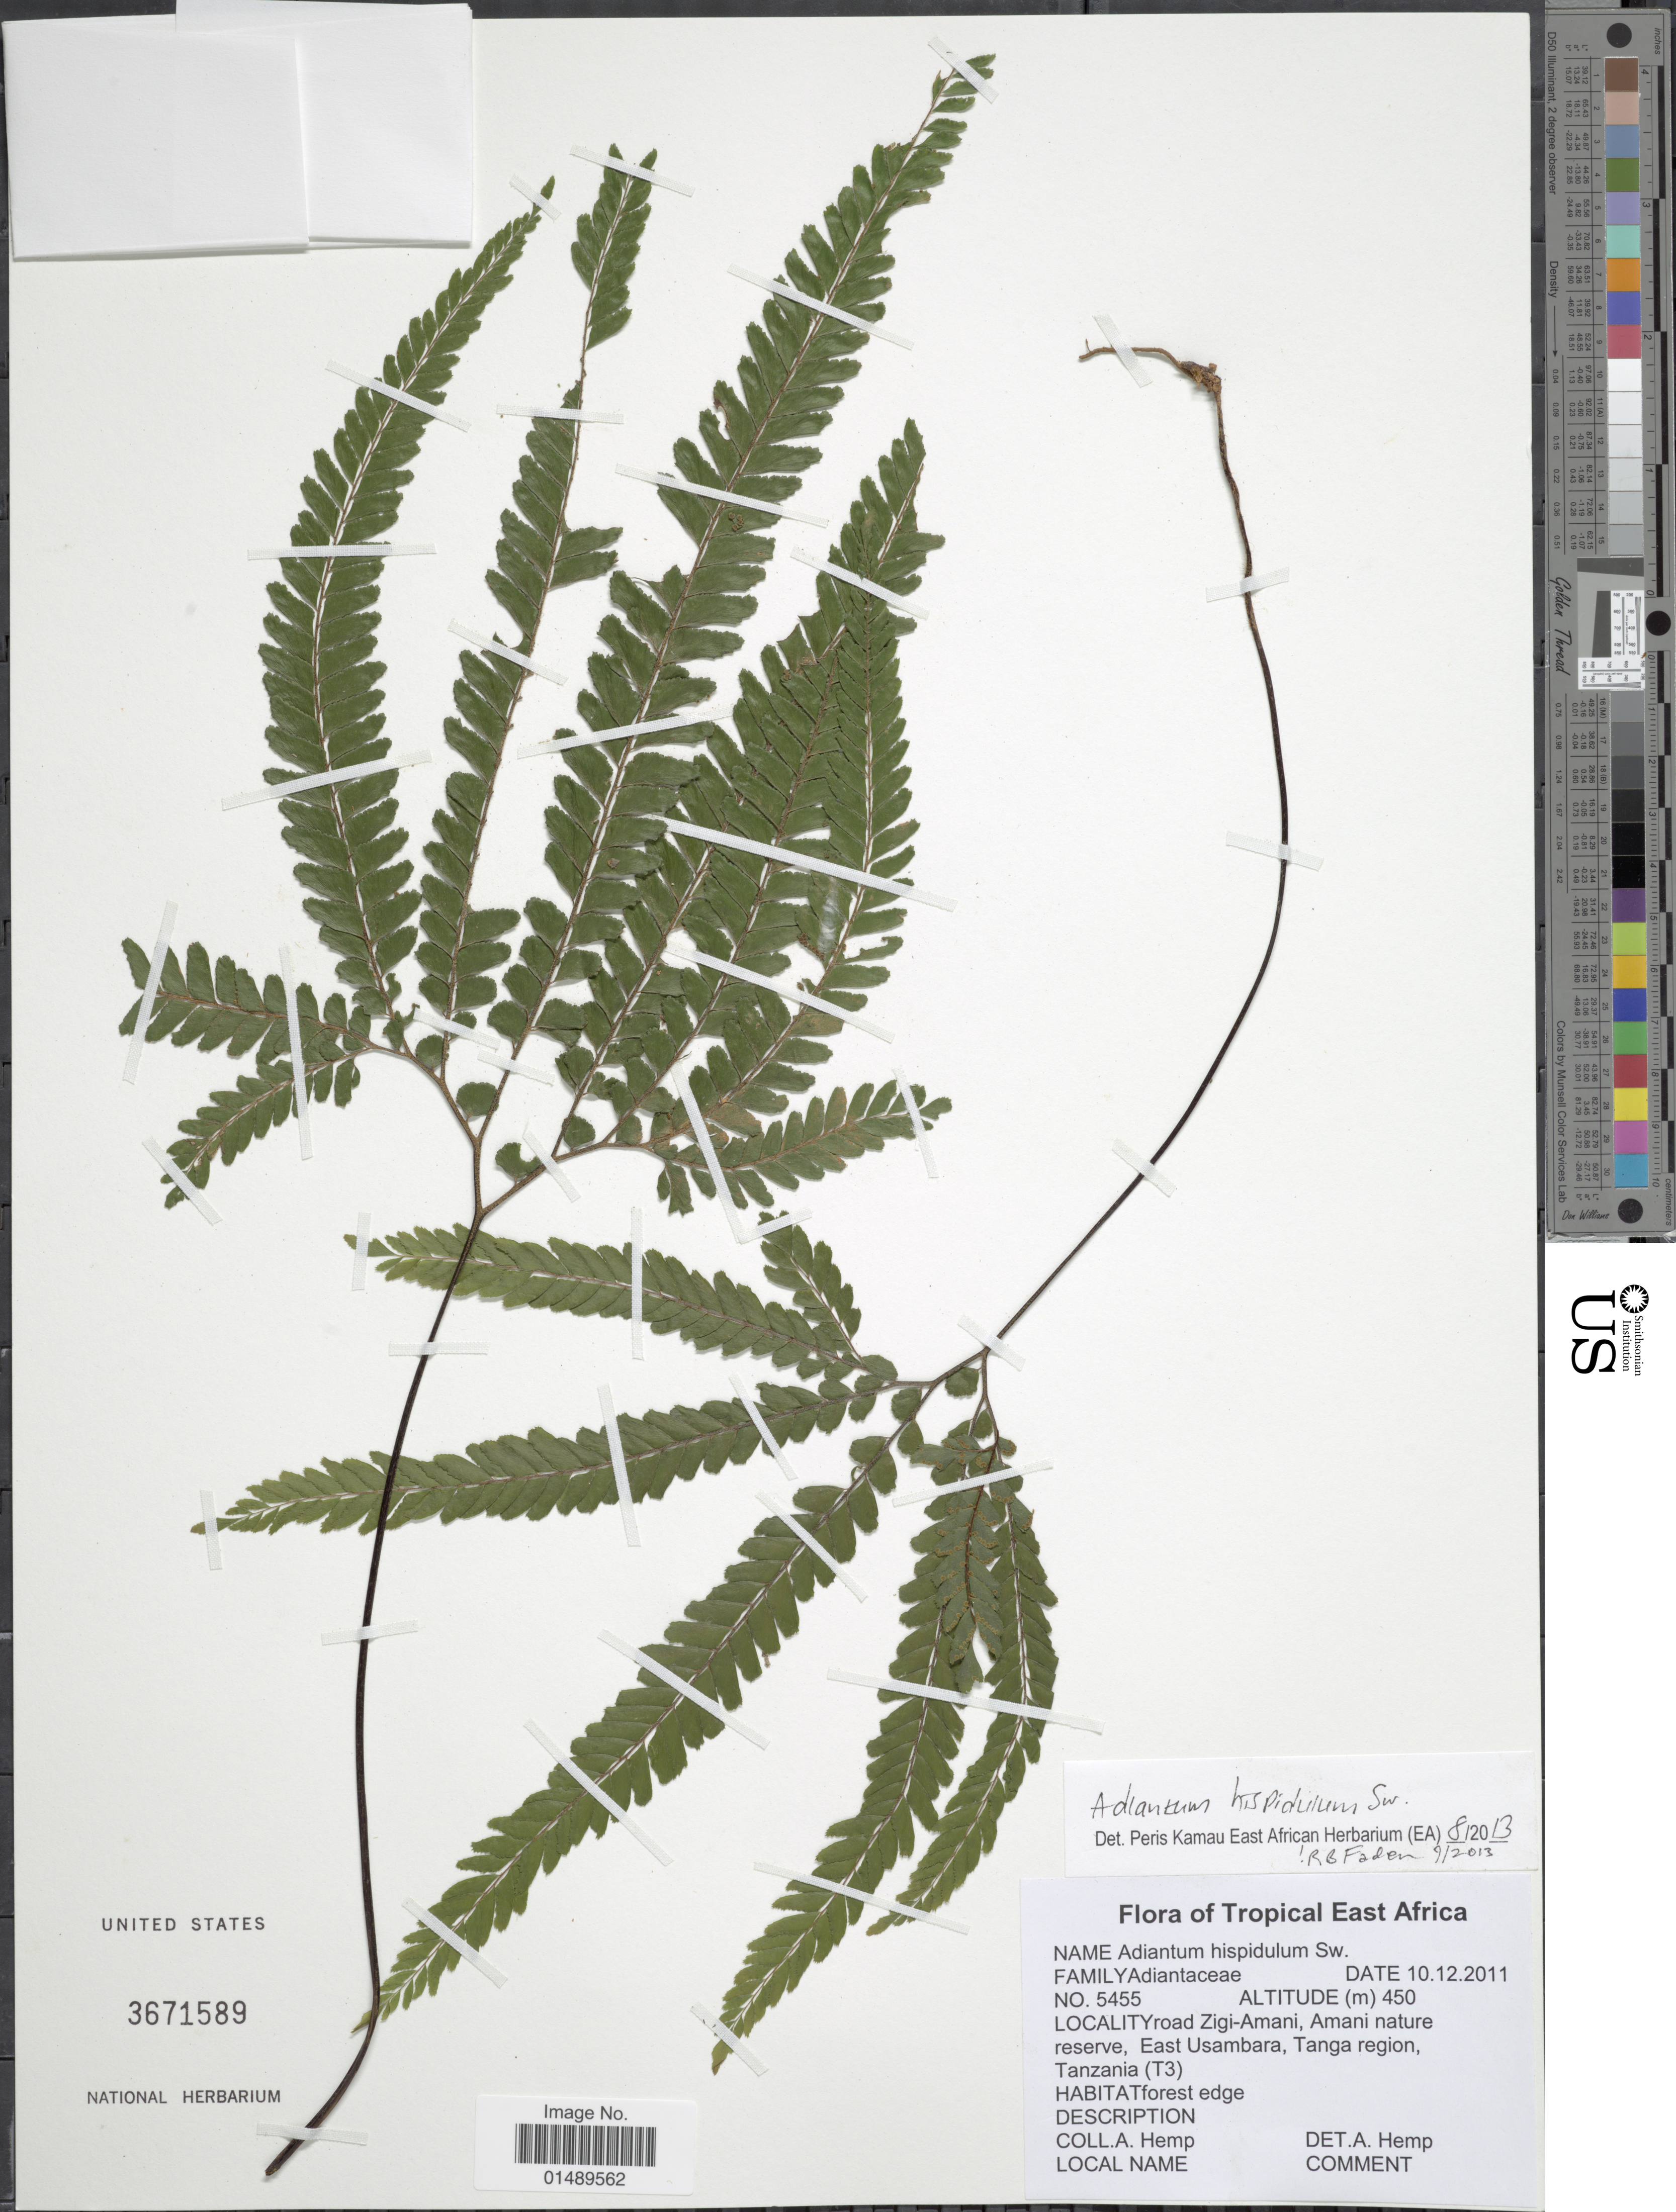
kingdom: Plantae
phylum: Tracheophyta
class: Polypodiopsida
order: Polypodiales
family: Pteridaceae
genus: Adiantum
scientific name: Adiantum hispidulum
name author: Sw.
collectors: A. Hemp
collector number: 5455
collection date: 2011-12-10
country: Tanzania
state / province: Tanga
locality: Tropical East Africa, road Zigi-Amani, Amani nature reserve, East Usambara, Tanga region (T3)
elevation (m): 450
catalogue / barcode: US 3671589